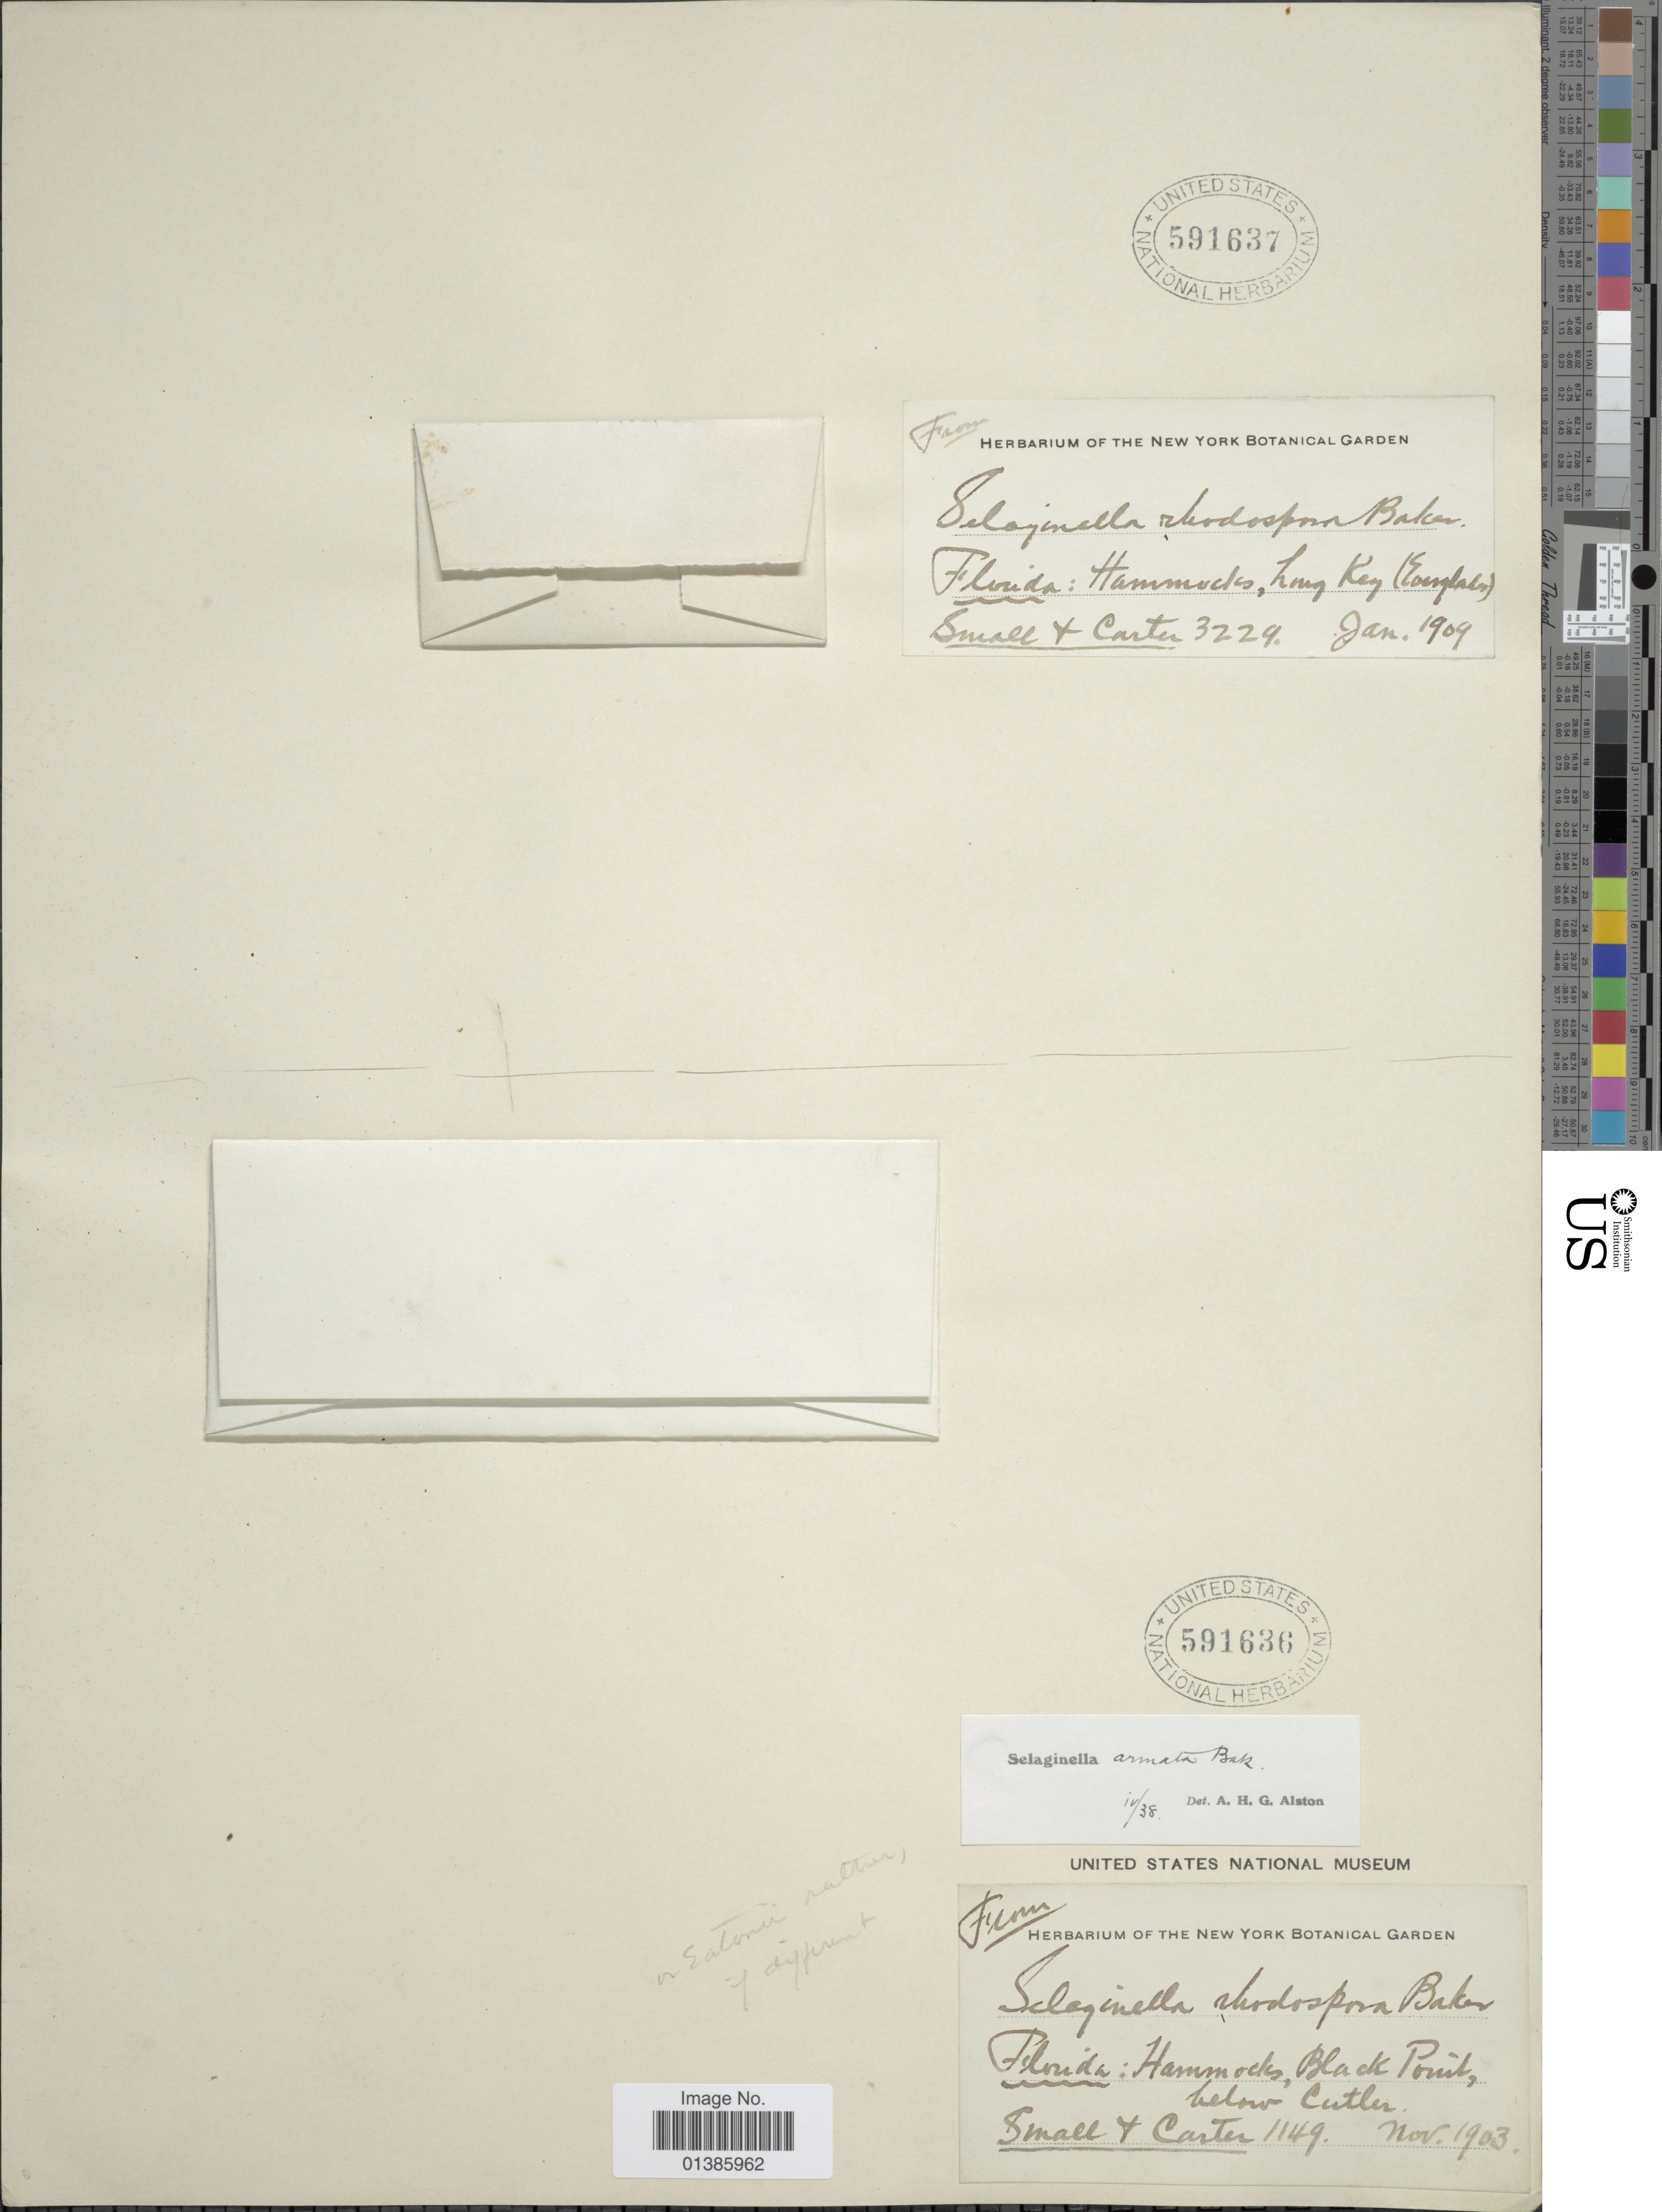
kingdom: Plantae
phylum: Tracheophyta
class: Lycopodiopsida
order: Selaginellales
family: Selaginellaceae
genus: Selaginella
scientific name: Selaginella eatonii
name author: Hieron. ex Small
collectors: -- Small & -. Carter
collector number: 1149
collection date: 1903-11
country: United States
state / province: Florida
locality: Hammocks, Black Point, below Cutler.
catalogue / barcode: US 591636